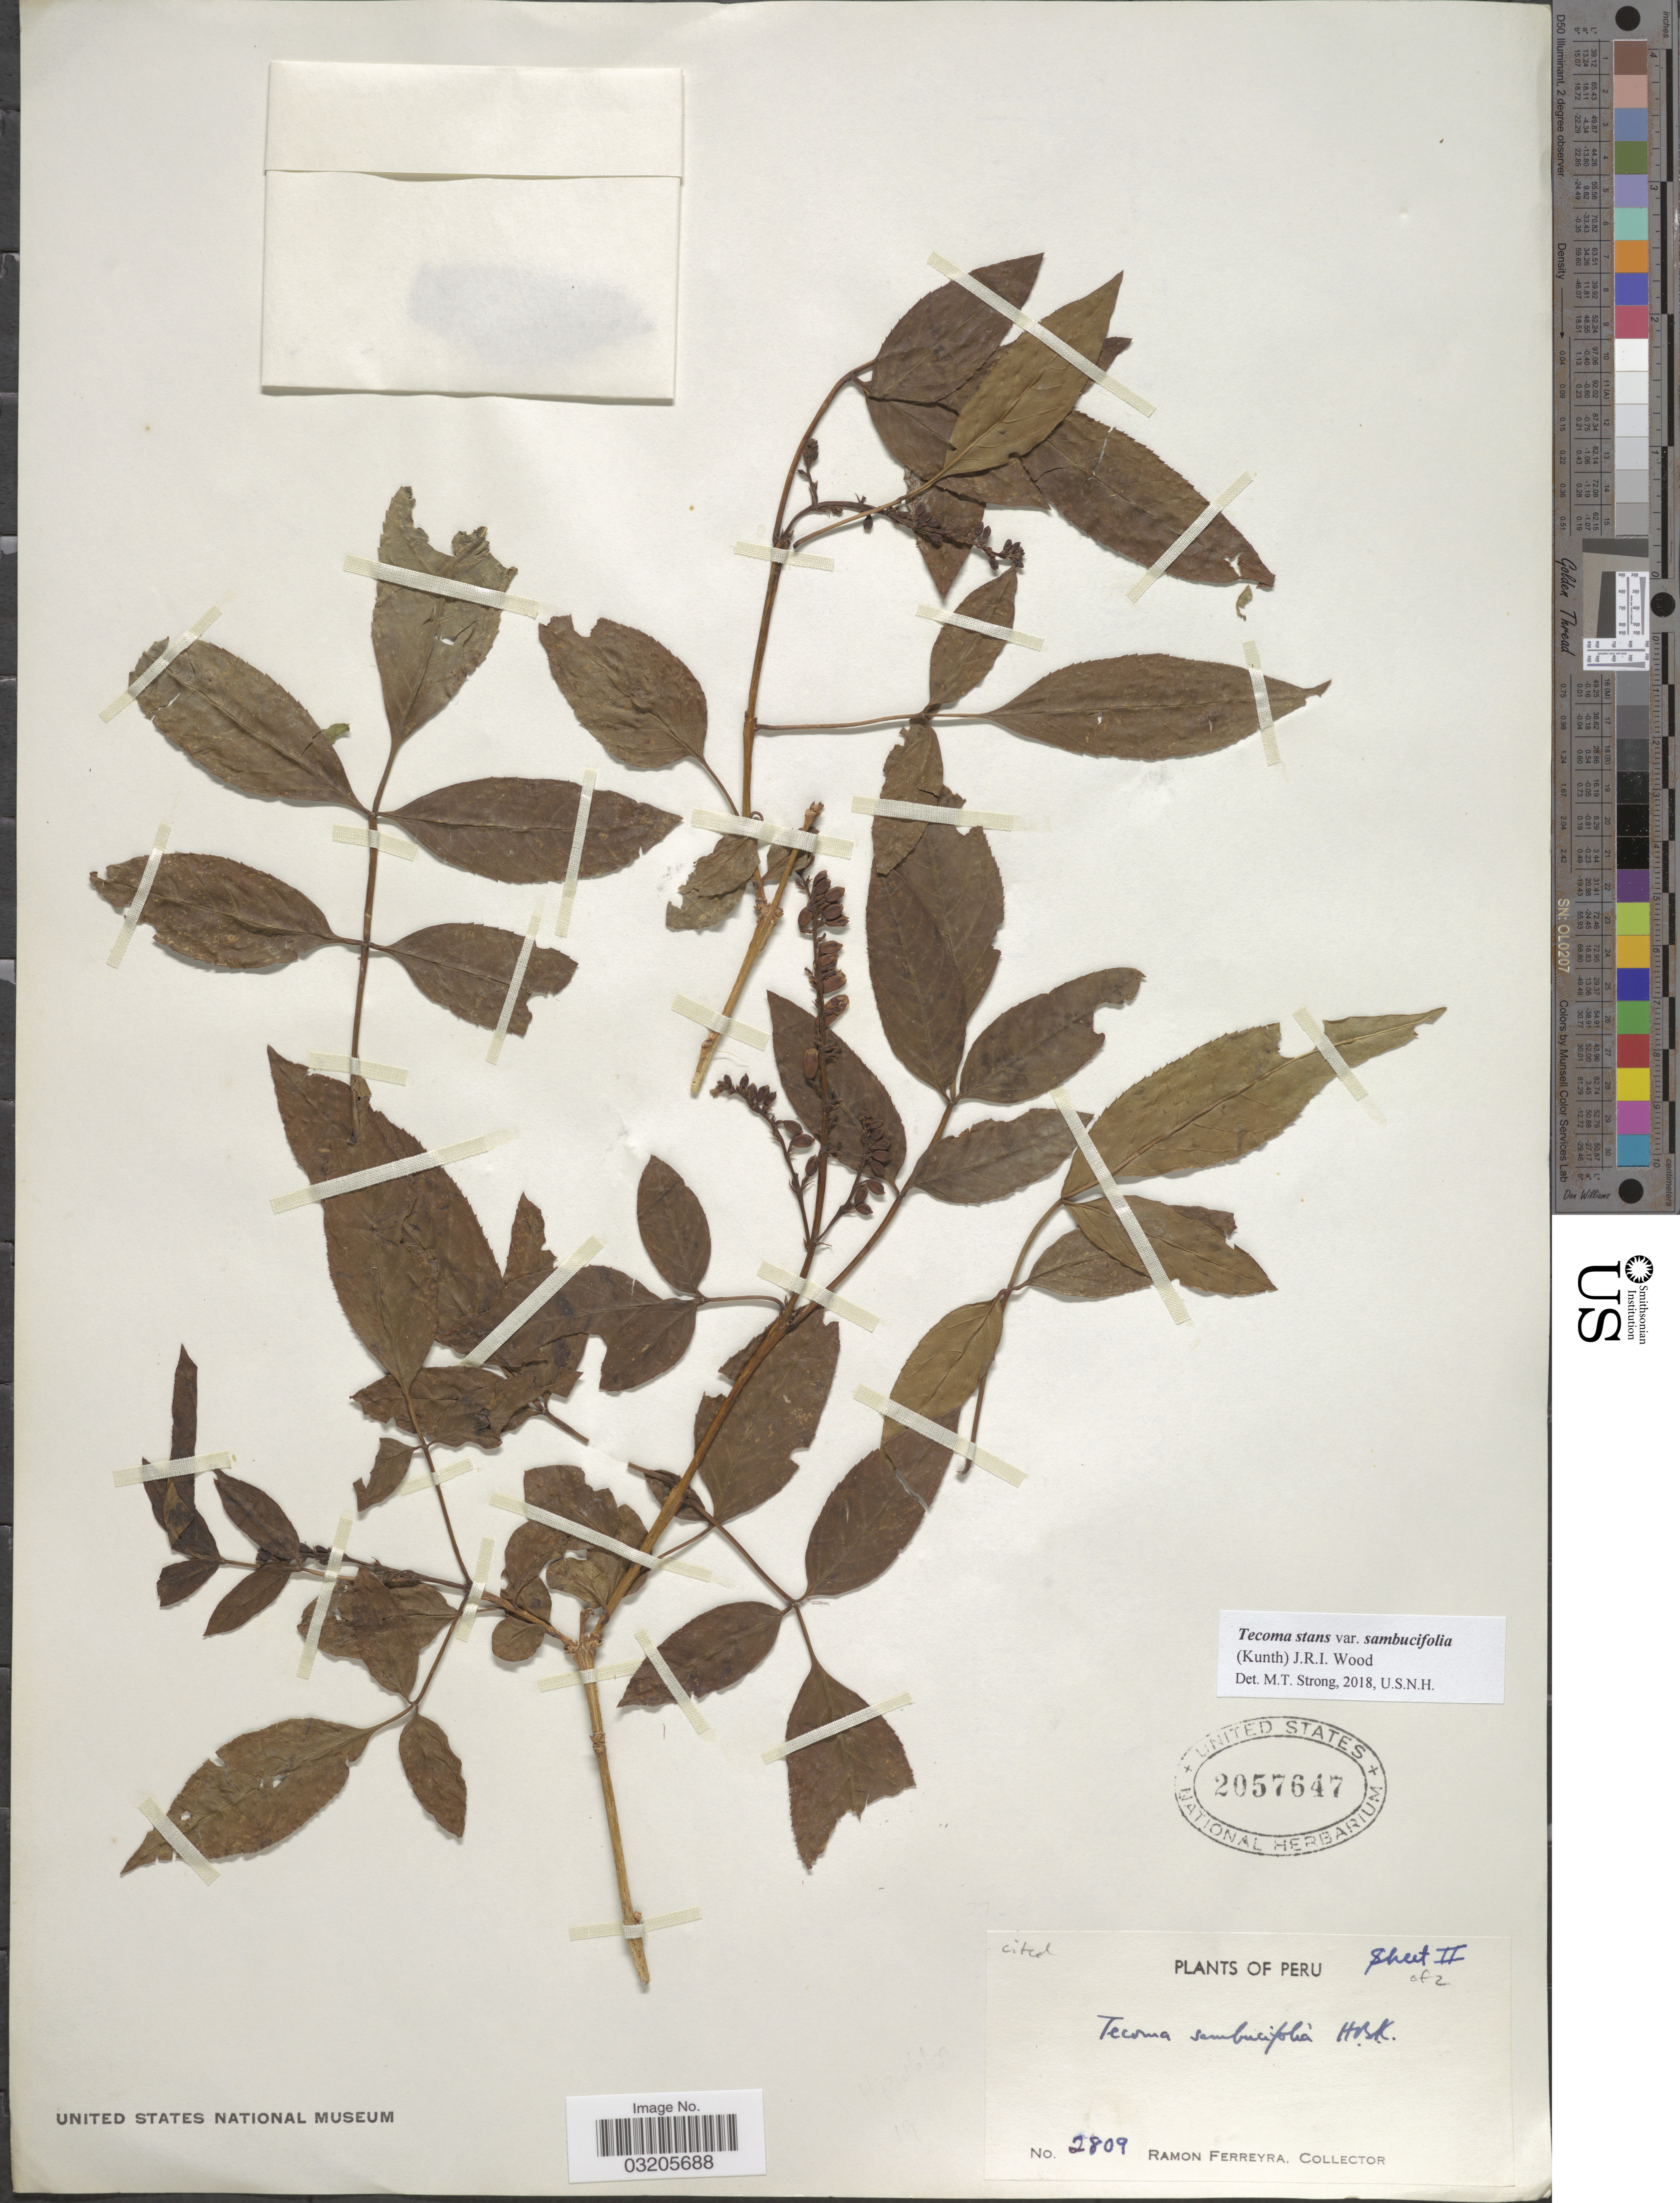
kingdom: Plantae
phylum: Tracheophyta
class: Magnoliopsida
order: Lamiales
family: Bignoniaceae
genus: Tecoma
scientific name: Tecoma stans var. sambucifolia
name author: (Kunth) J.R.I. Wood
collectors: R. A. Ferreyra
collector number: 2809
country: Peru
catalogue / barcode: US 2057647